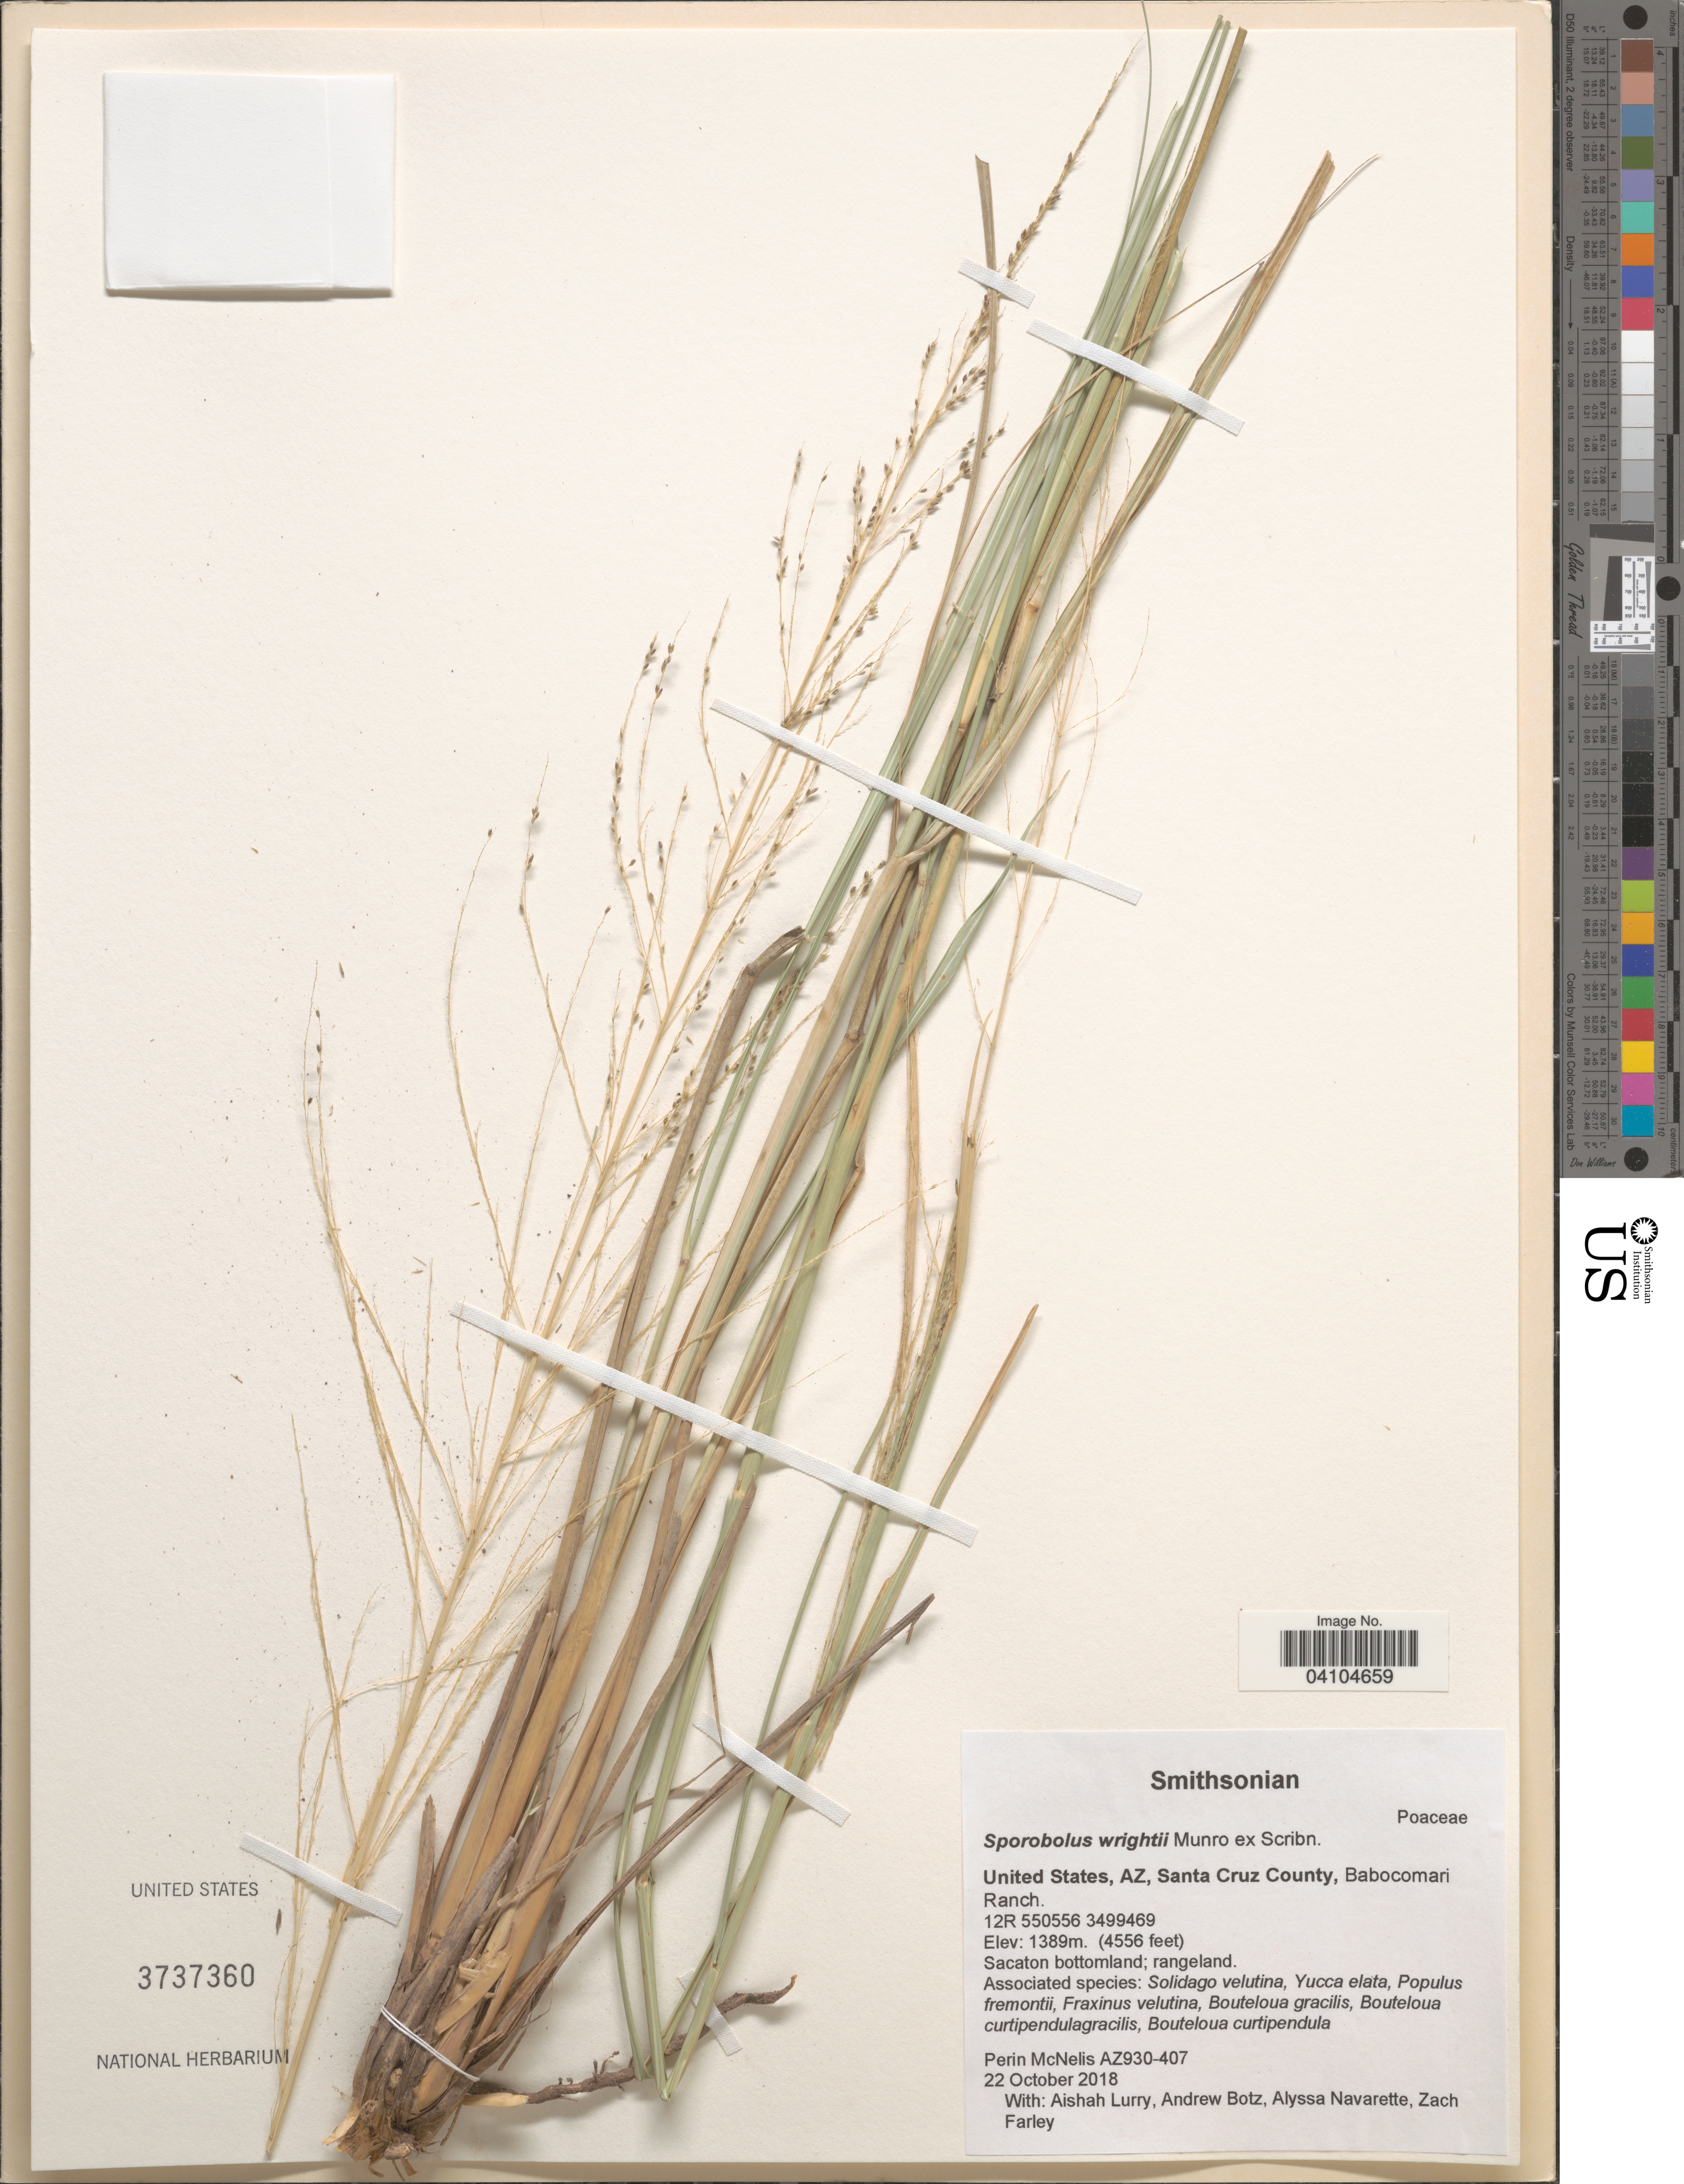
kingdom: Plantae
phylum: Tracheophyta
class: Liliopsida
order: Poales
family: Poaceae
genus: Sporobolus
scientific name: Sporobolus wrightii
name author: Munro ex Scribn.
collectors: P. McNelis, A. Lurry, A. Botz, A. Navarette & Z. Farley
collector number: AZ930-407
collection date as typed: Transcribed d/m/y: 22/10/2018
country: United States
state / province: Arizona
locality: Santa Cruz County, Babocomari Ranch. 12R 550556 3499469.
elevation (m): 1389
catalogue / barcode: US 3737360